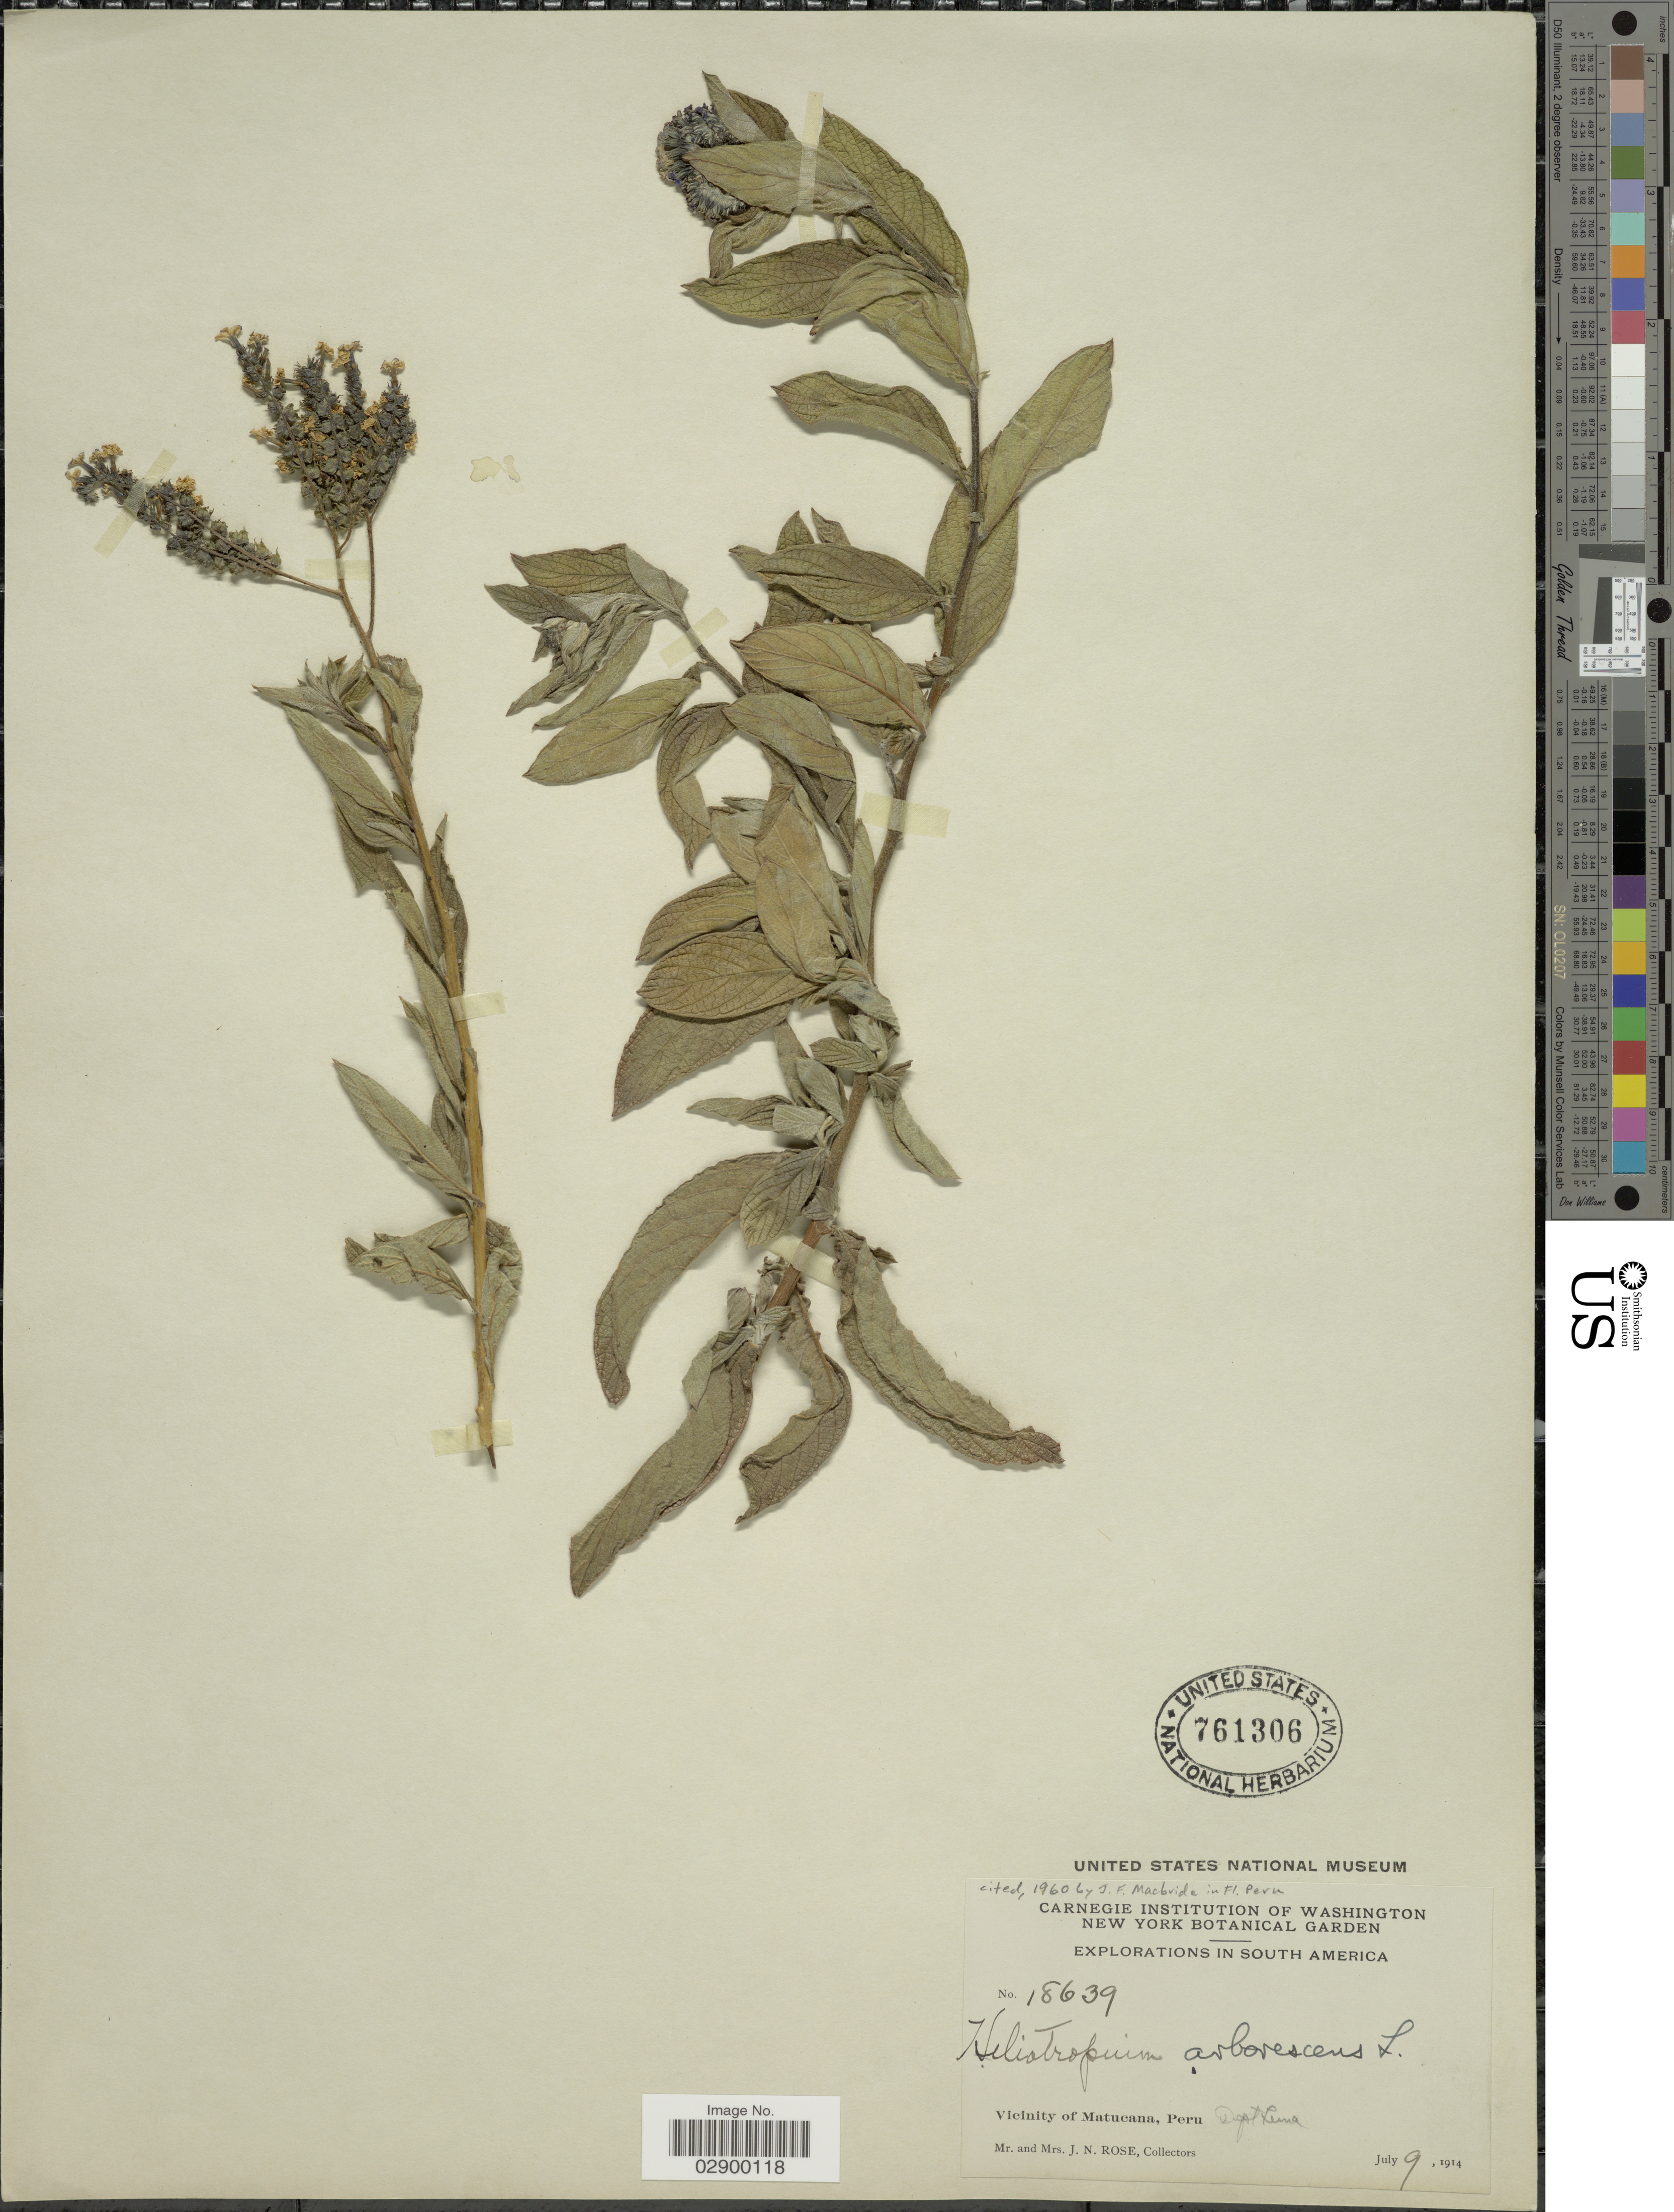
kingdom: Plantae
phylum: Tracheophyta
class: Magnoliopsida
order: Boraginales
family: Heliotropiaceae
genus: Heliotropium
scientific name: Heliotropium arborescens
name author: L.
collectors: J. N. Rose & L. B. Rose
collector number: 18639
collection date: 1914-07-09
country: Peru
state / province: Lima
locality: Vicinity of Matucana, Dept. Lima.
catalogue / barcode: US 761306